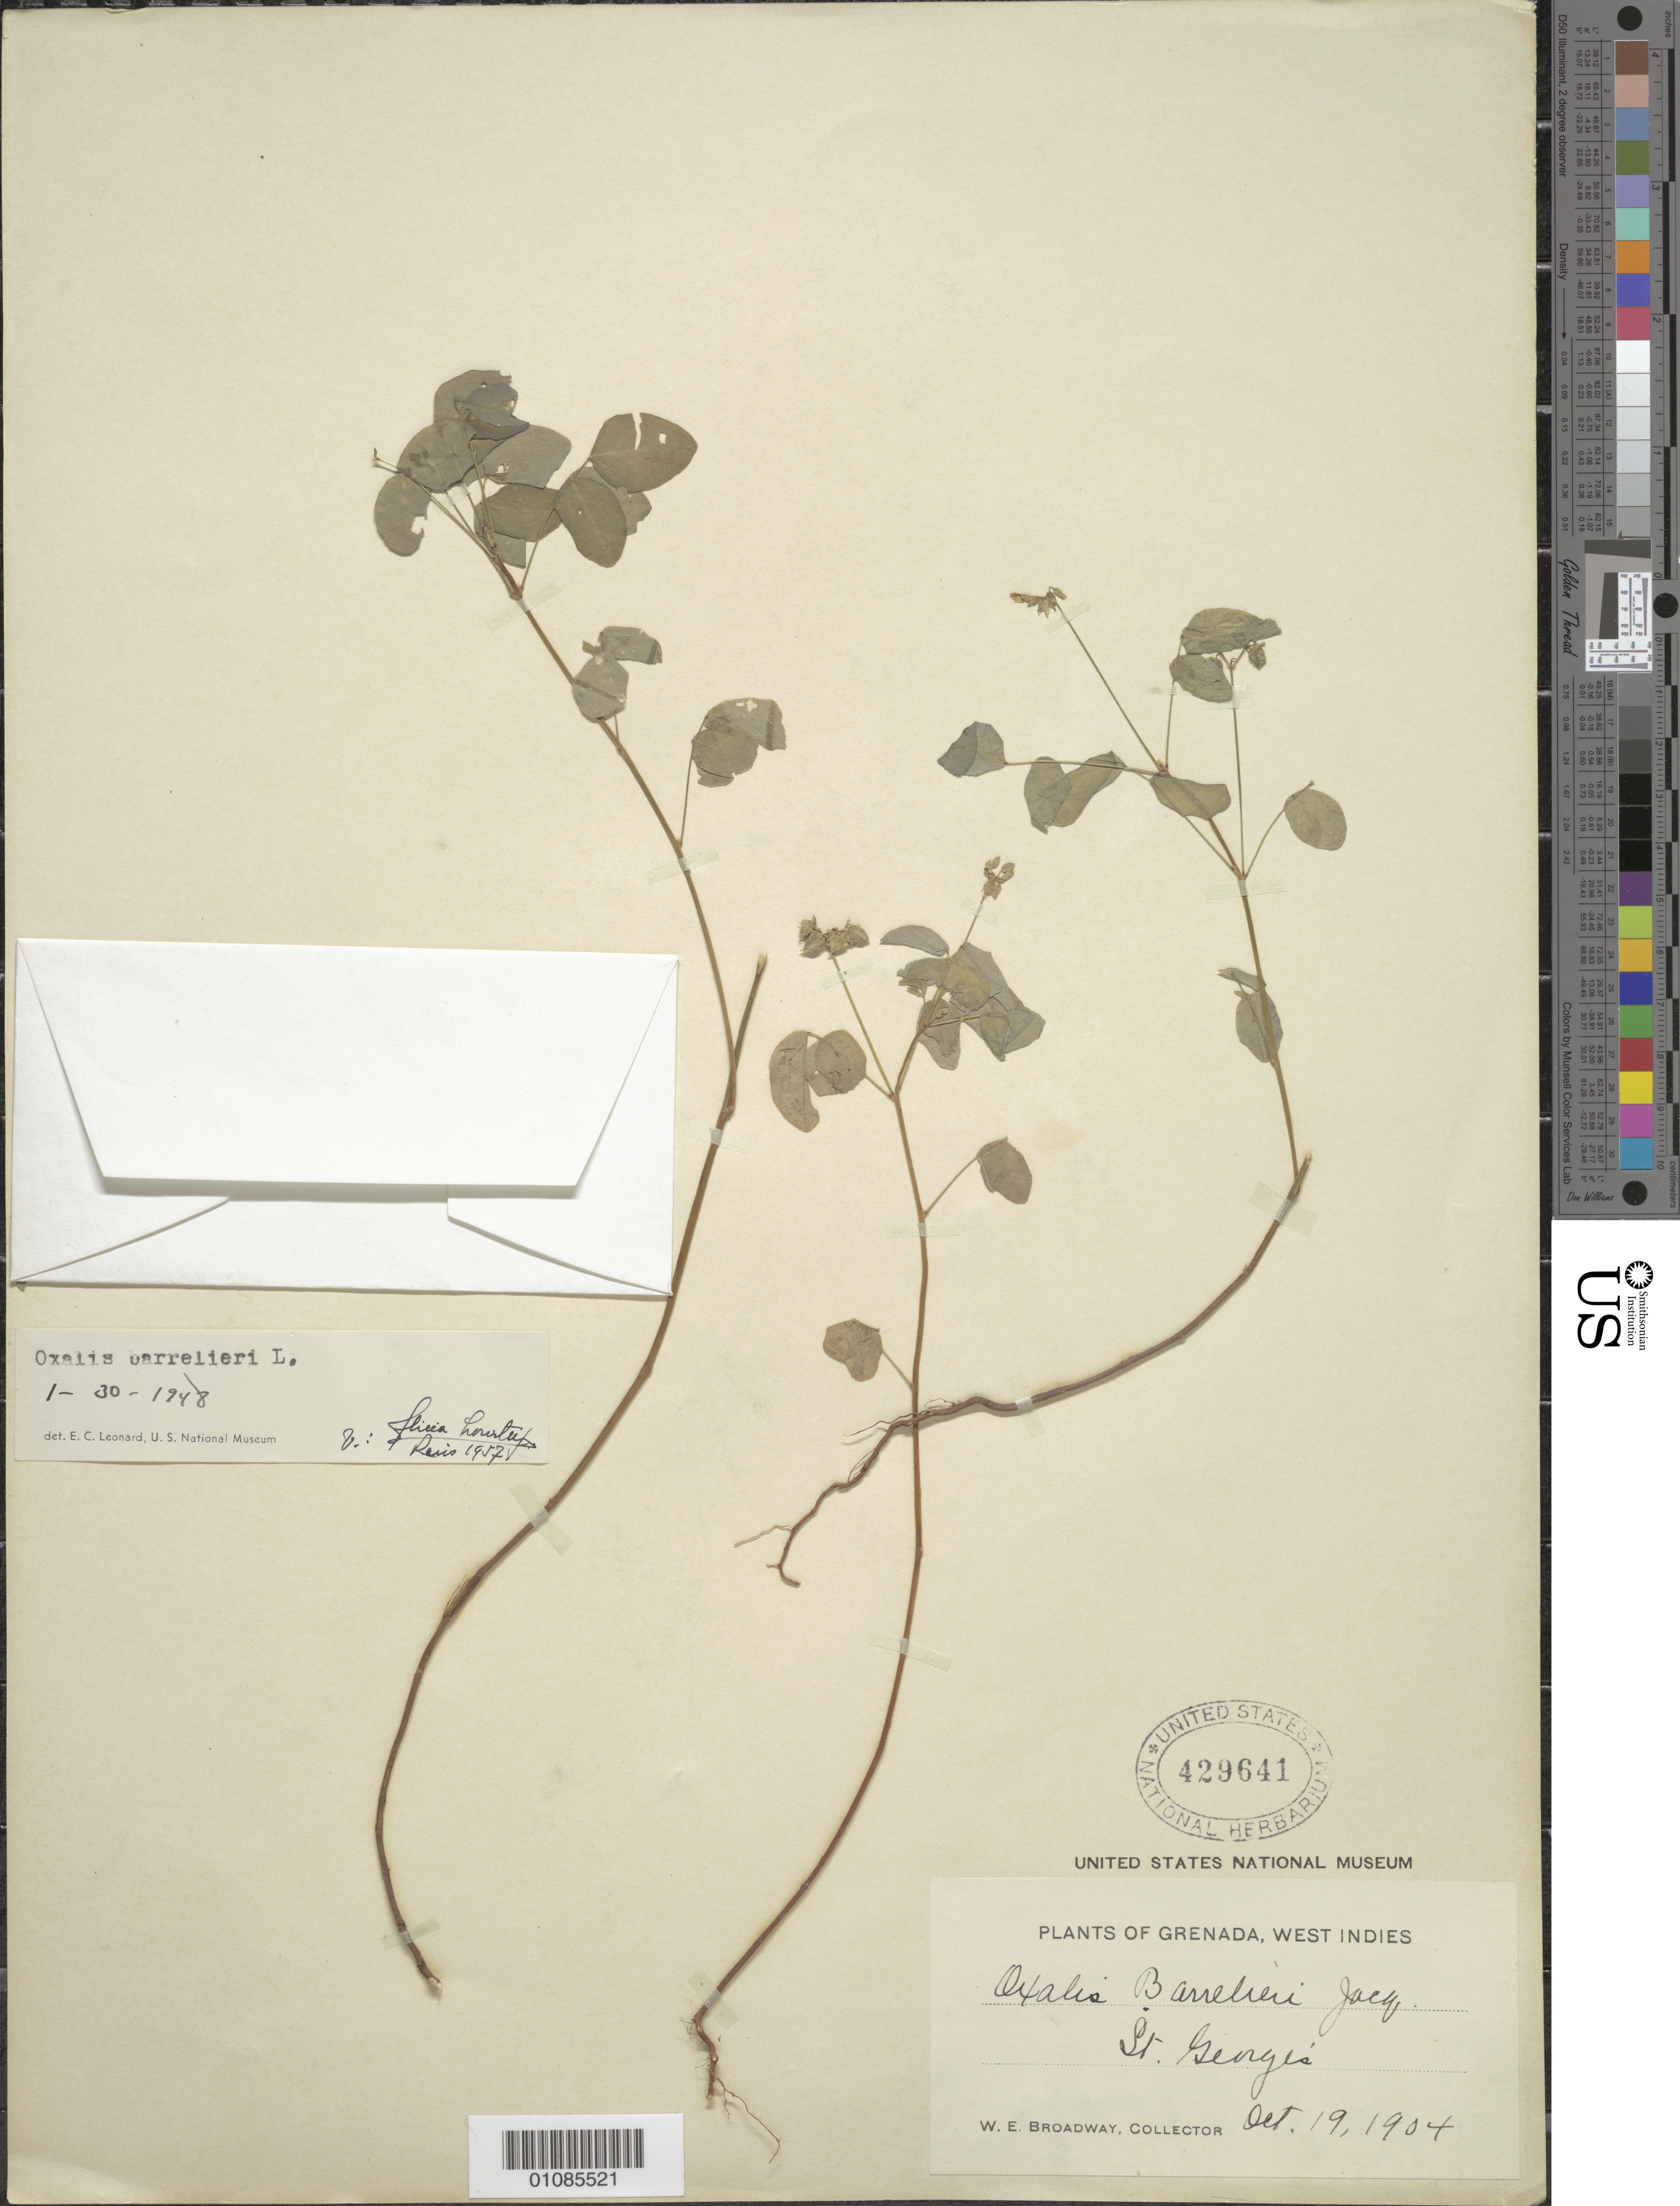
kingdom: Plantae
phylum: Tracheophyta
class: Magnoliopsida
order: Oxalidales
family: Oxalidaceae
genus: Oxalis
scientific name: Oxalis barrelieri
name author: L.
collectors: W. E. Broadway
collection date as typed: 19 Oct 1904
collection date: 1904-10-19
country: Grenada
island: Grenada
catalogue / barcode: US 429641